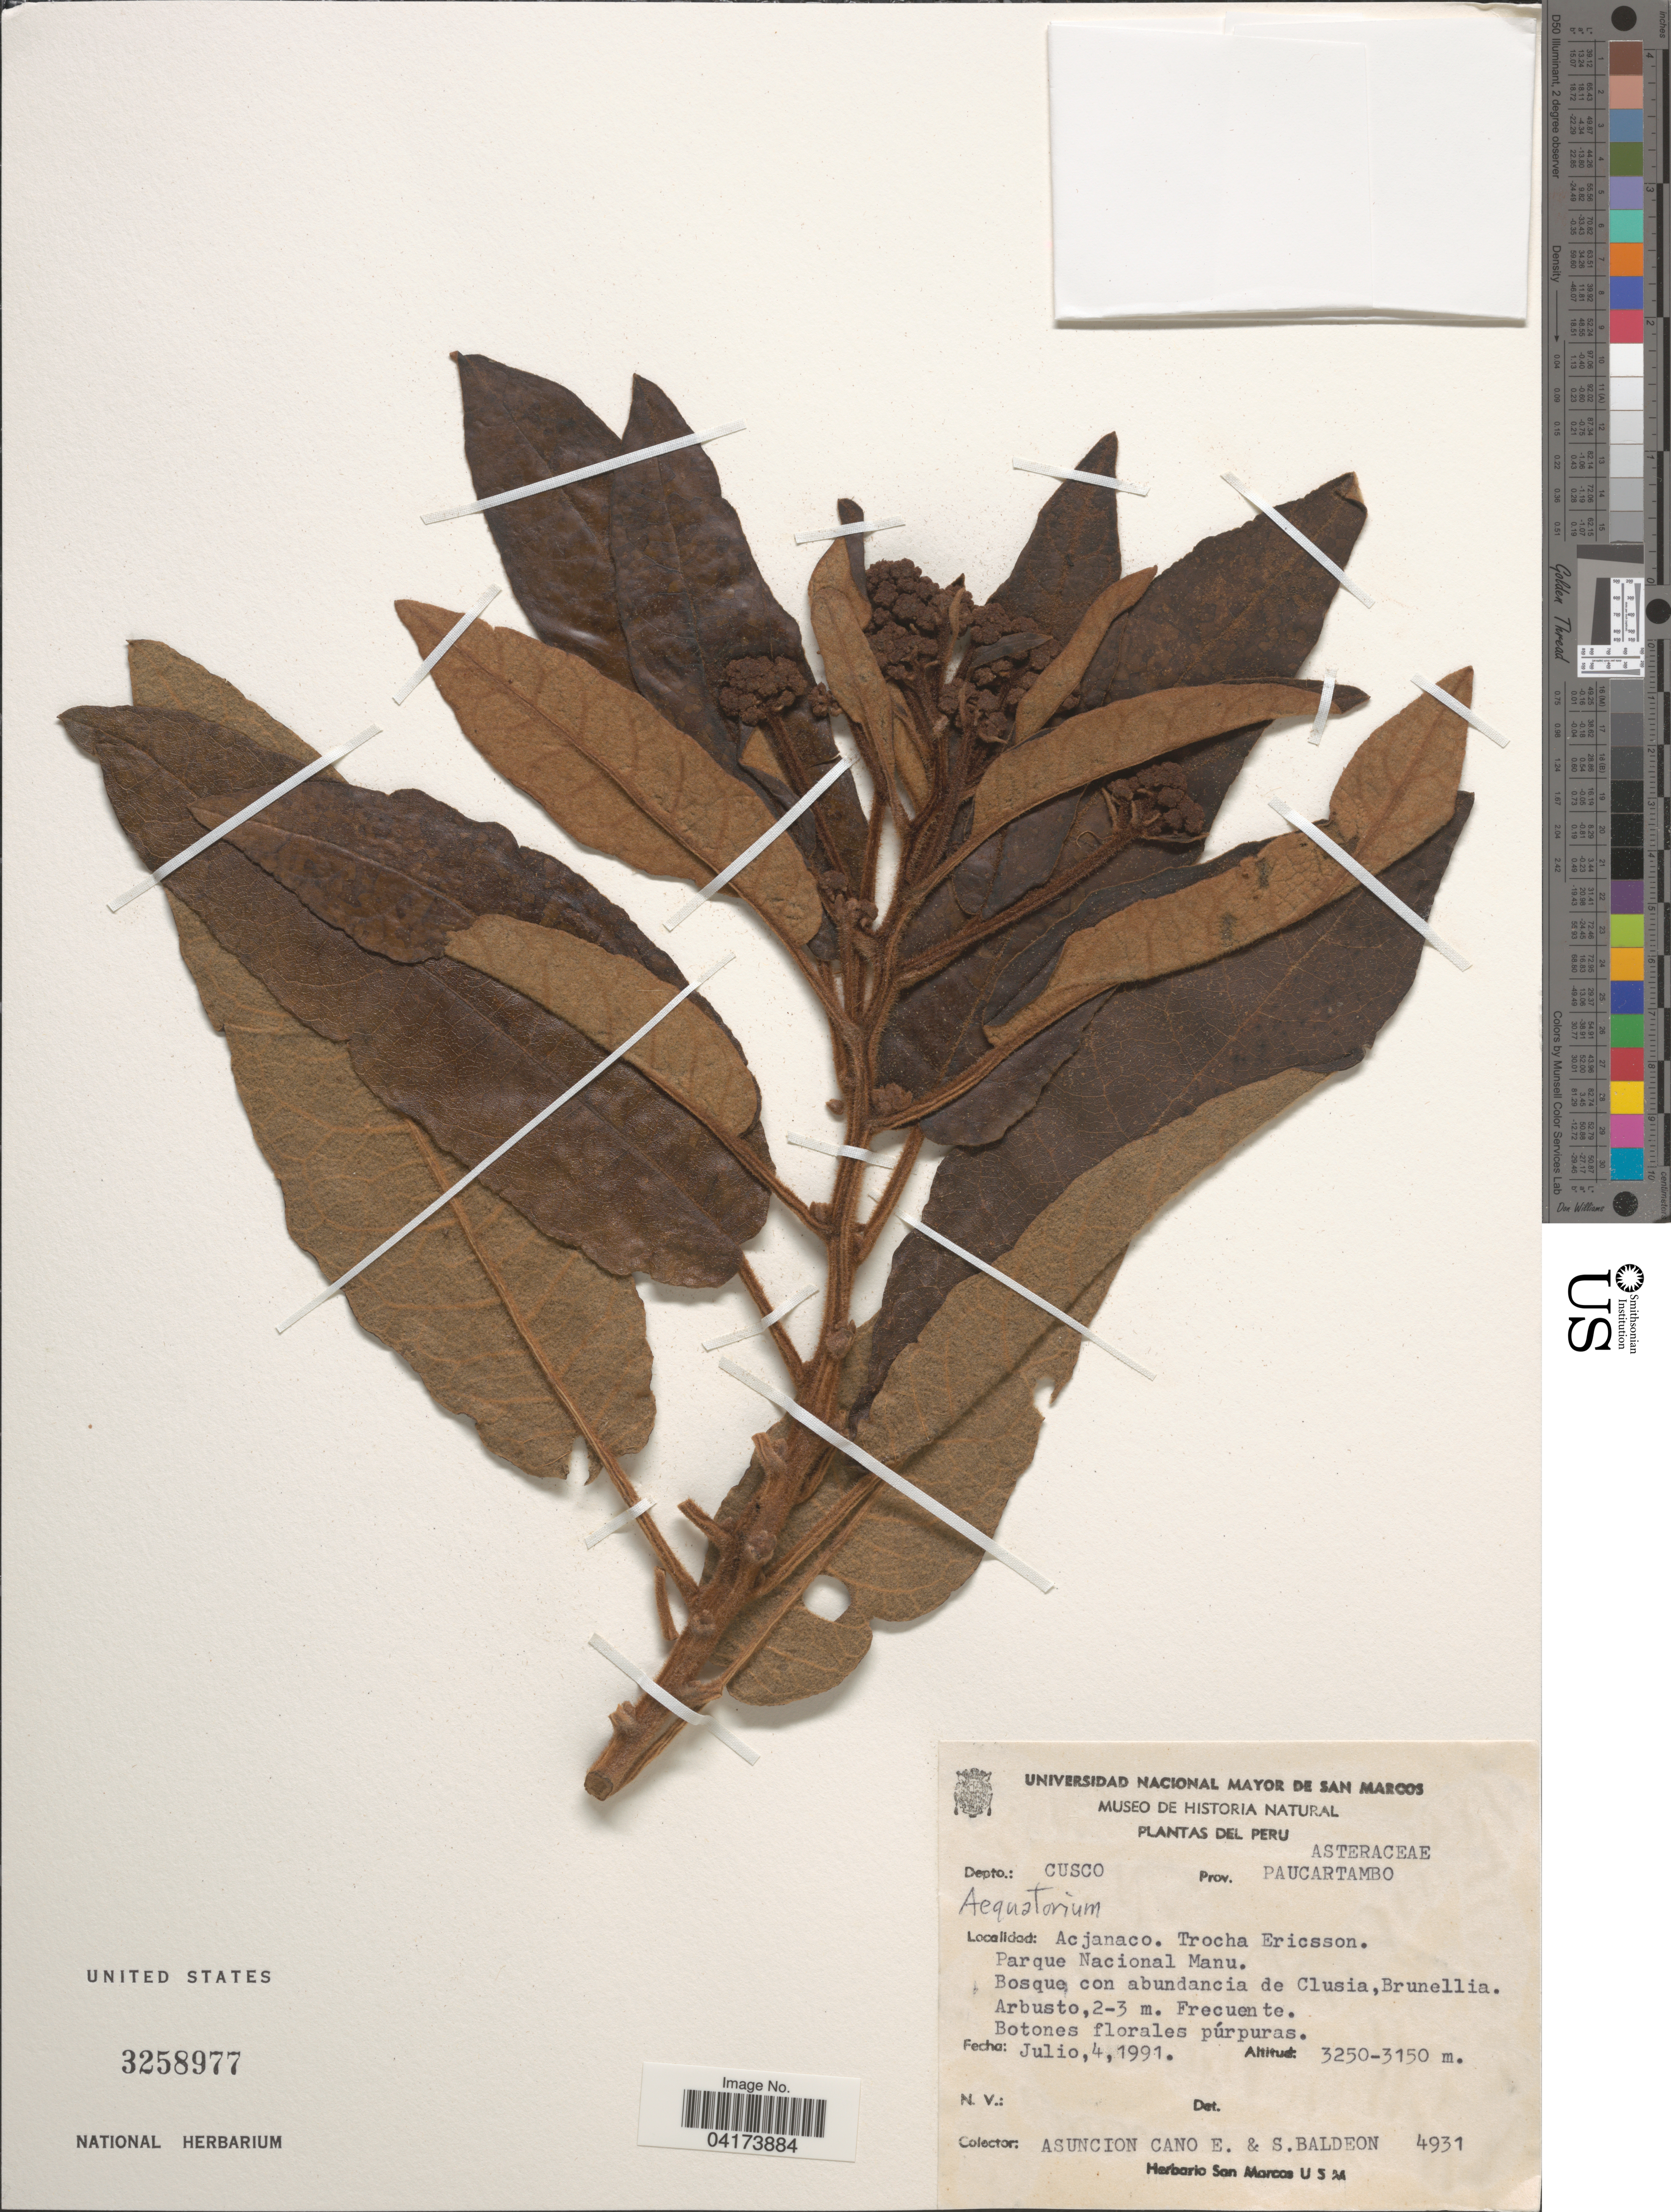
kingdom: Plantae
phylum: Tracheophyta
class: Magnoliopsida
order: Asterales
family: Asteraceae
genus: Aequatorium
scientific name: Aequatorium sp.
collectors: A. Cano & S. Baldeón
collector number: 4931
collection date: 1991-07-04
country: Peru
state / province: Cusco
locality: Depto.: Cusco. Prov. Paucartambo. Acjanaco. Trocha Ericsson. Parque Nacional Manu.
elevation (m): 3150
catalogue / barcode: US 3258977